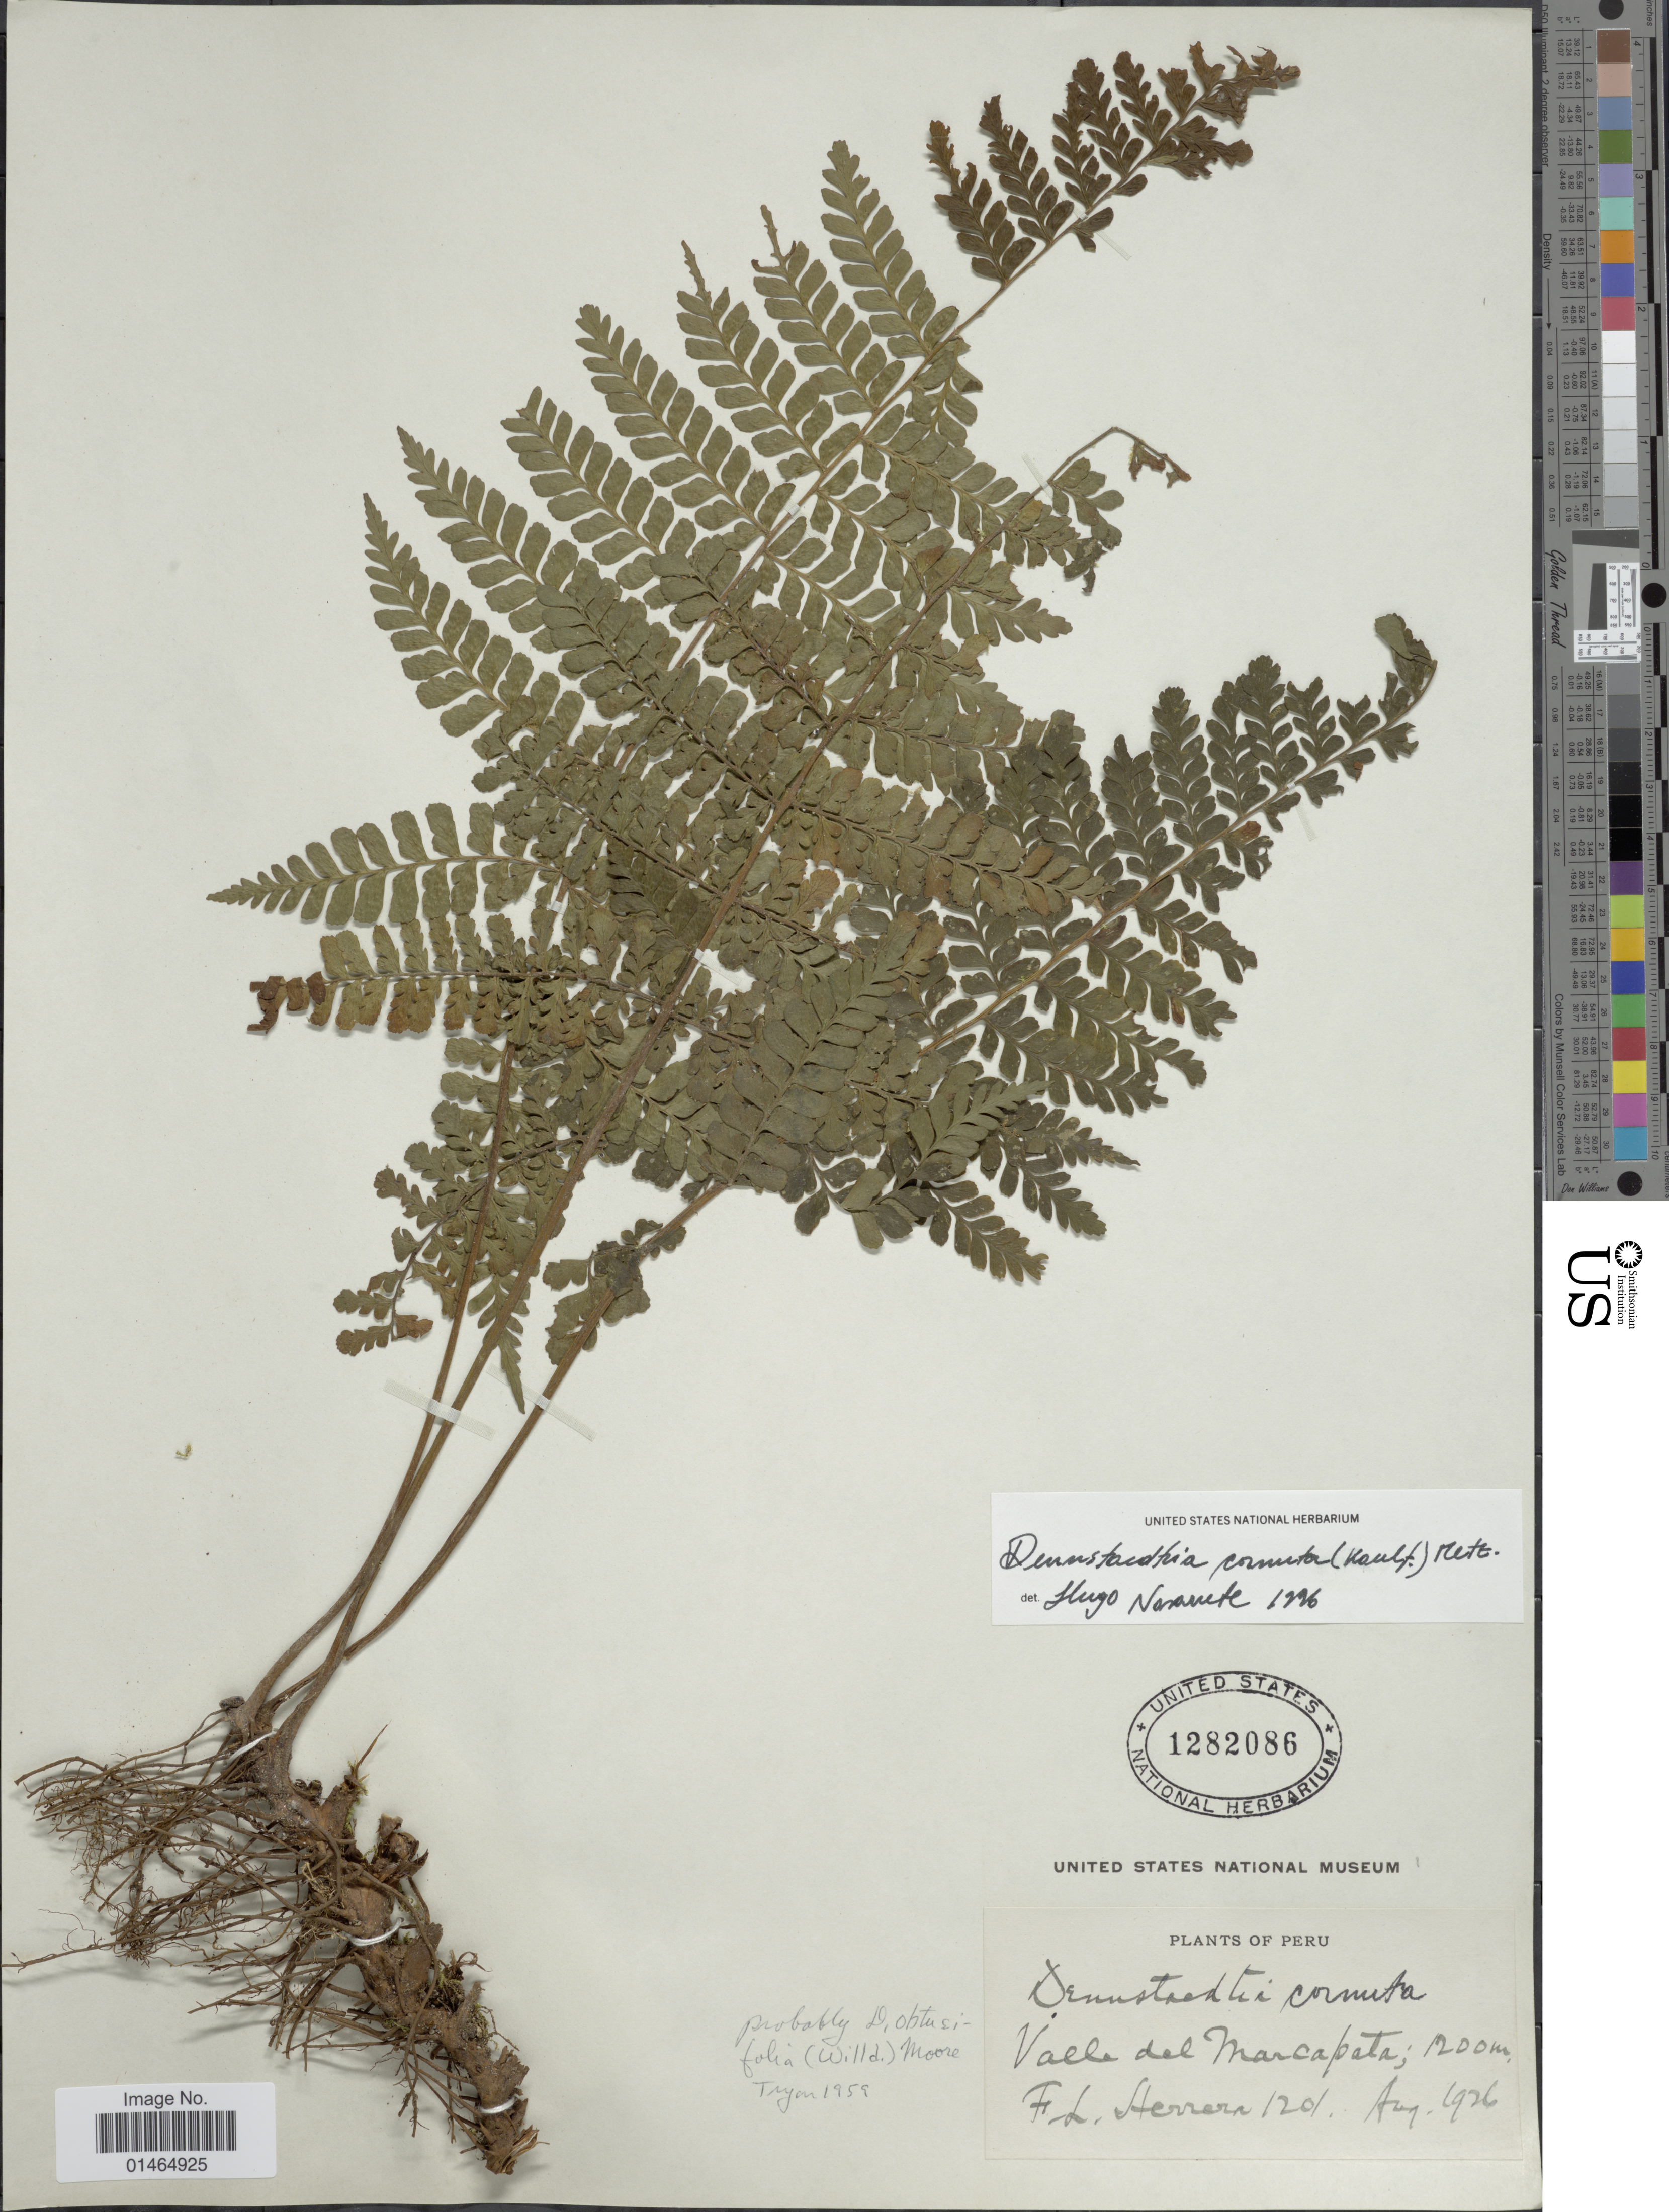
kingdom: Plantae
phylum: Tracheophyta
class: Polypodiopsida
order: Polypodiales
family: Dennstaedtiaceae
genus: Dennstaedtia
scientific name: Dennstaedtia obtusifolia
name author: (Willd.) T. Moore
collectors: F. L. Herrera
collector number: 1201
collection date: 1926-08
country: Peru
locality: Valle del Marcapata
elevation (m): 1200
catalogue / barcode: US 1282086